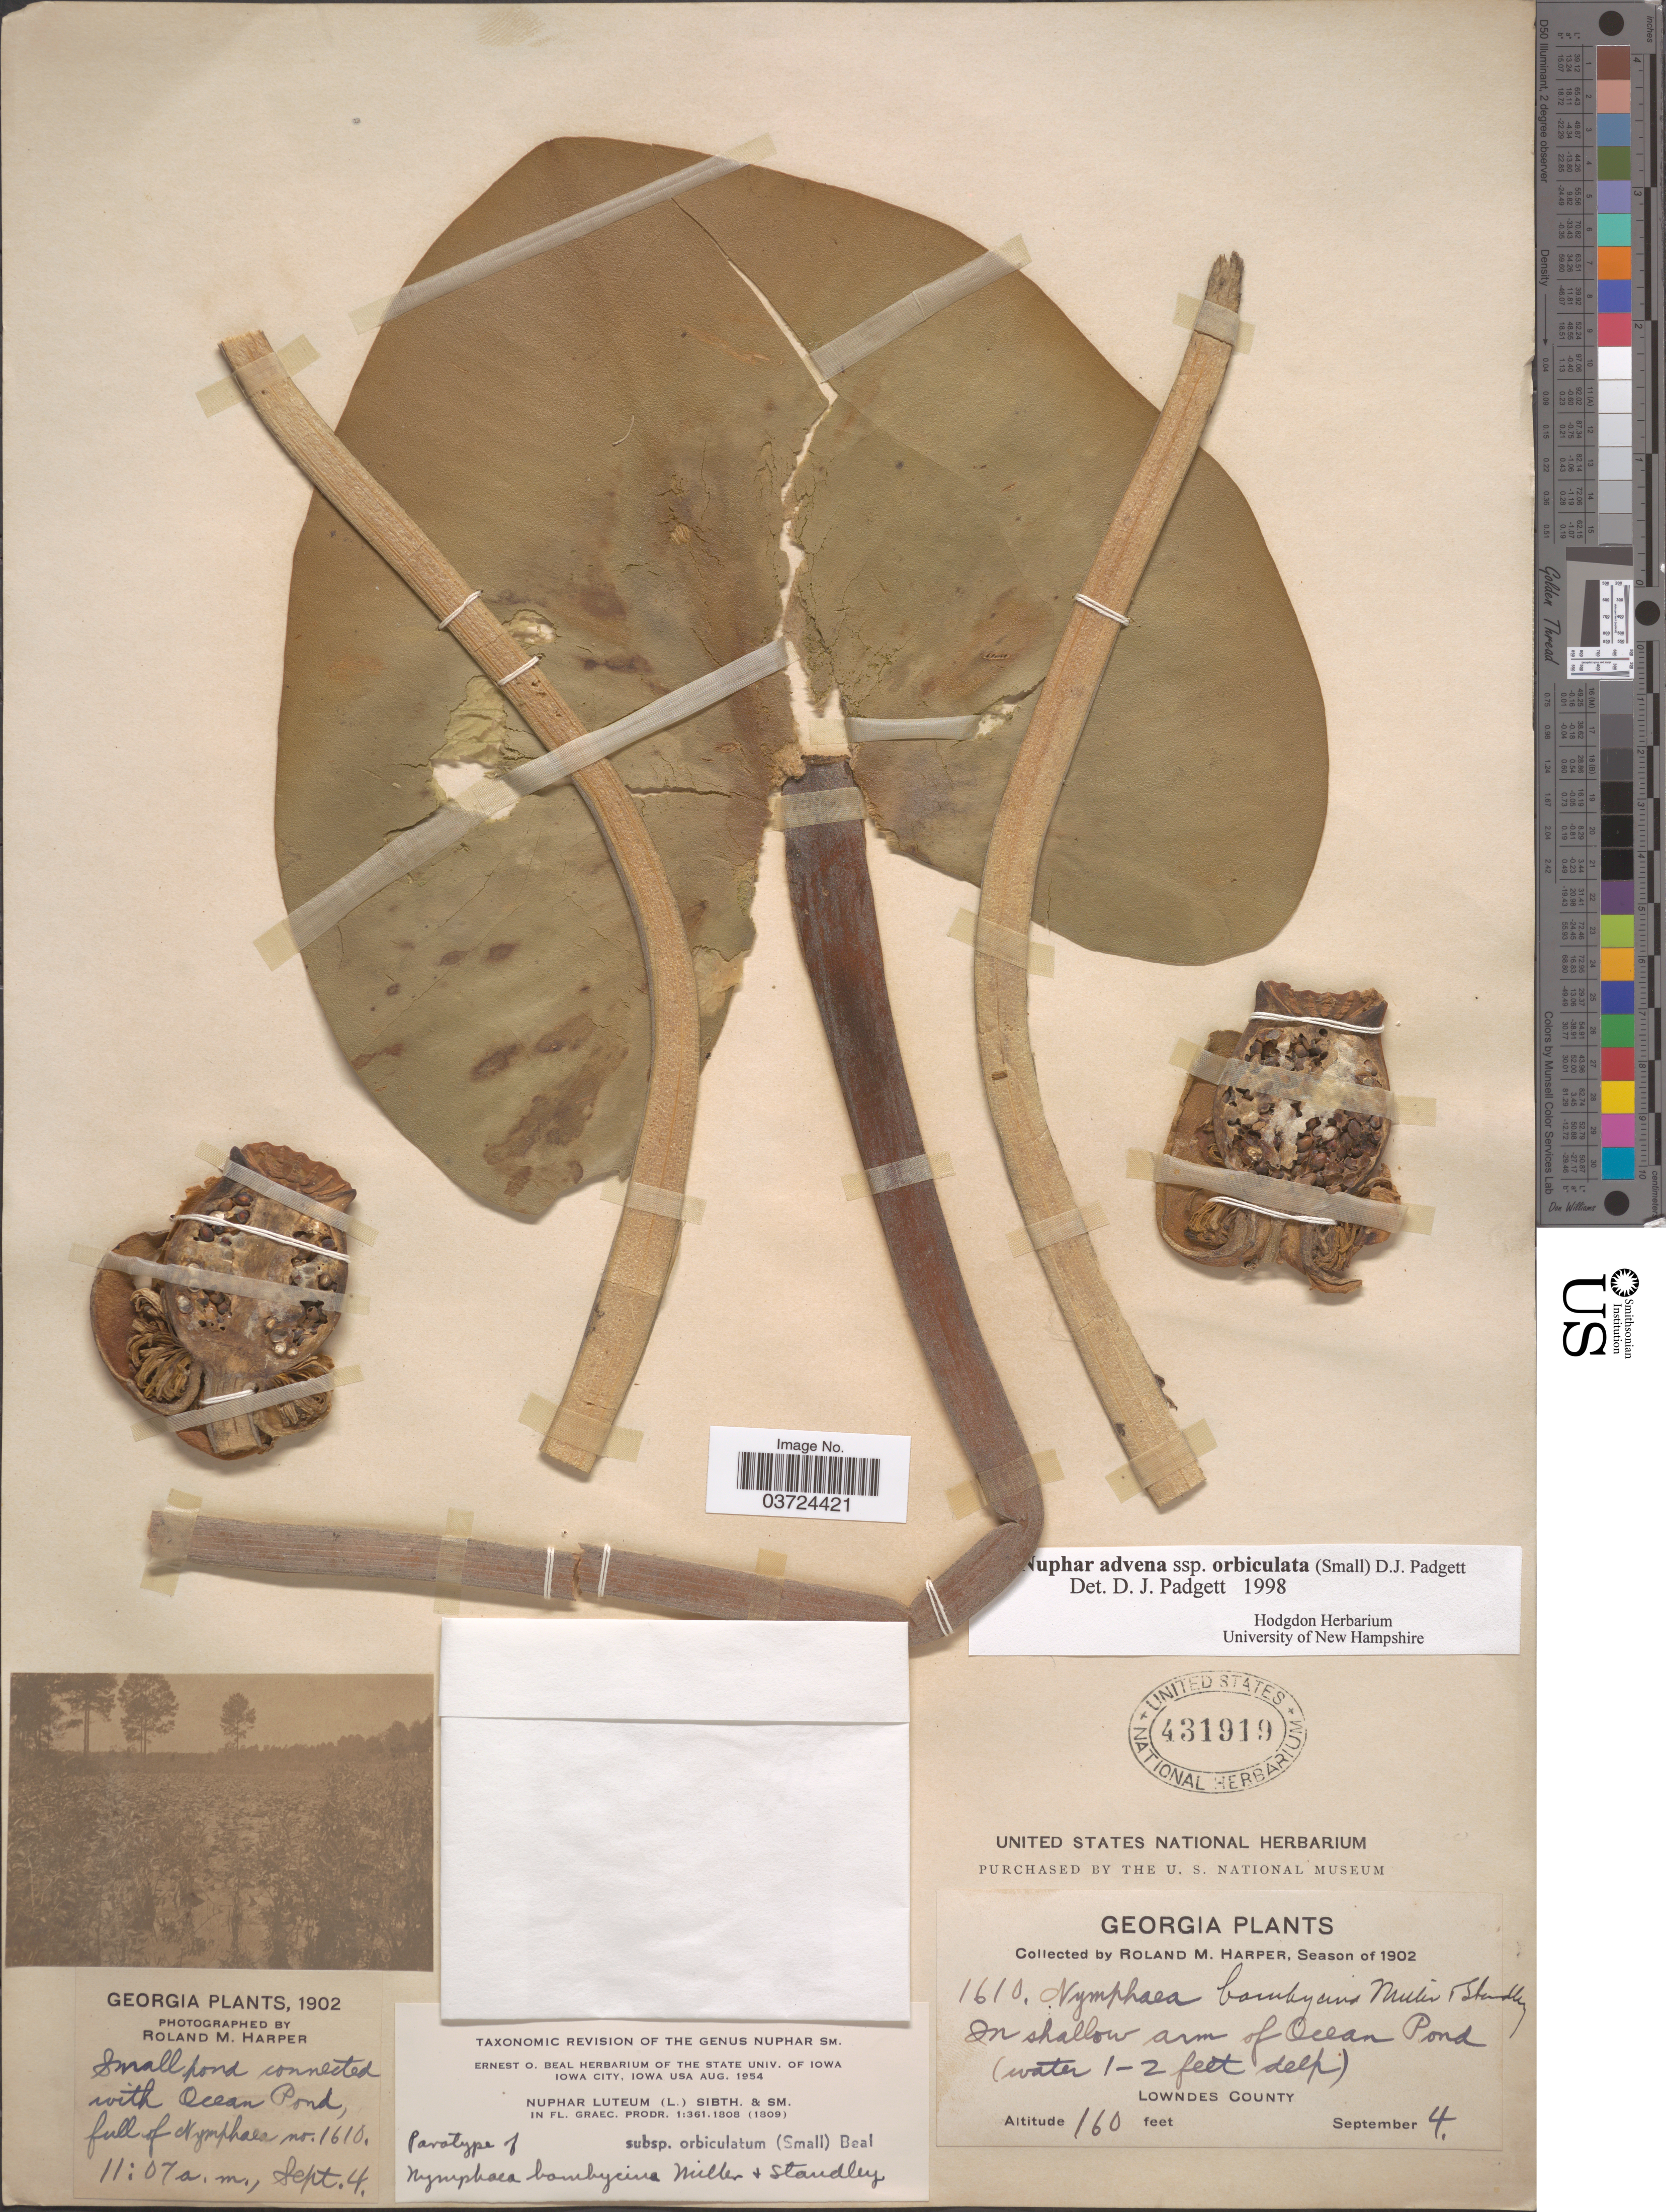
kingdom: Plantae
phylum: Tracheophyta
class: Magnoliopsida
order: Nymphaeales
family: Nymphaeaceae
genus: Nuphar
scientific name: Nuphar advena subsp. orbiculata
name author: (Small) Padgett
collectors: R. M. Harper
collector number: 1610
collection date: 1902-09-04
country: United States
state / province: Georgia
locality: In shallow arm of Ocean Pond. Lowndes County.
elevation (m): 49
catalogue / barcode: US 431919